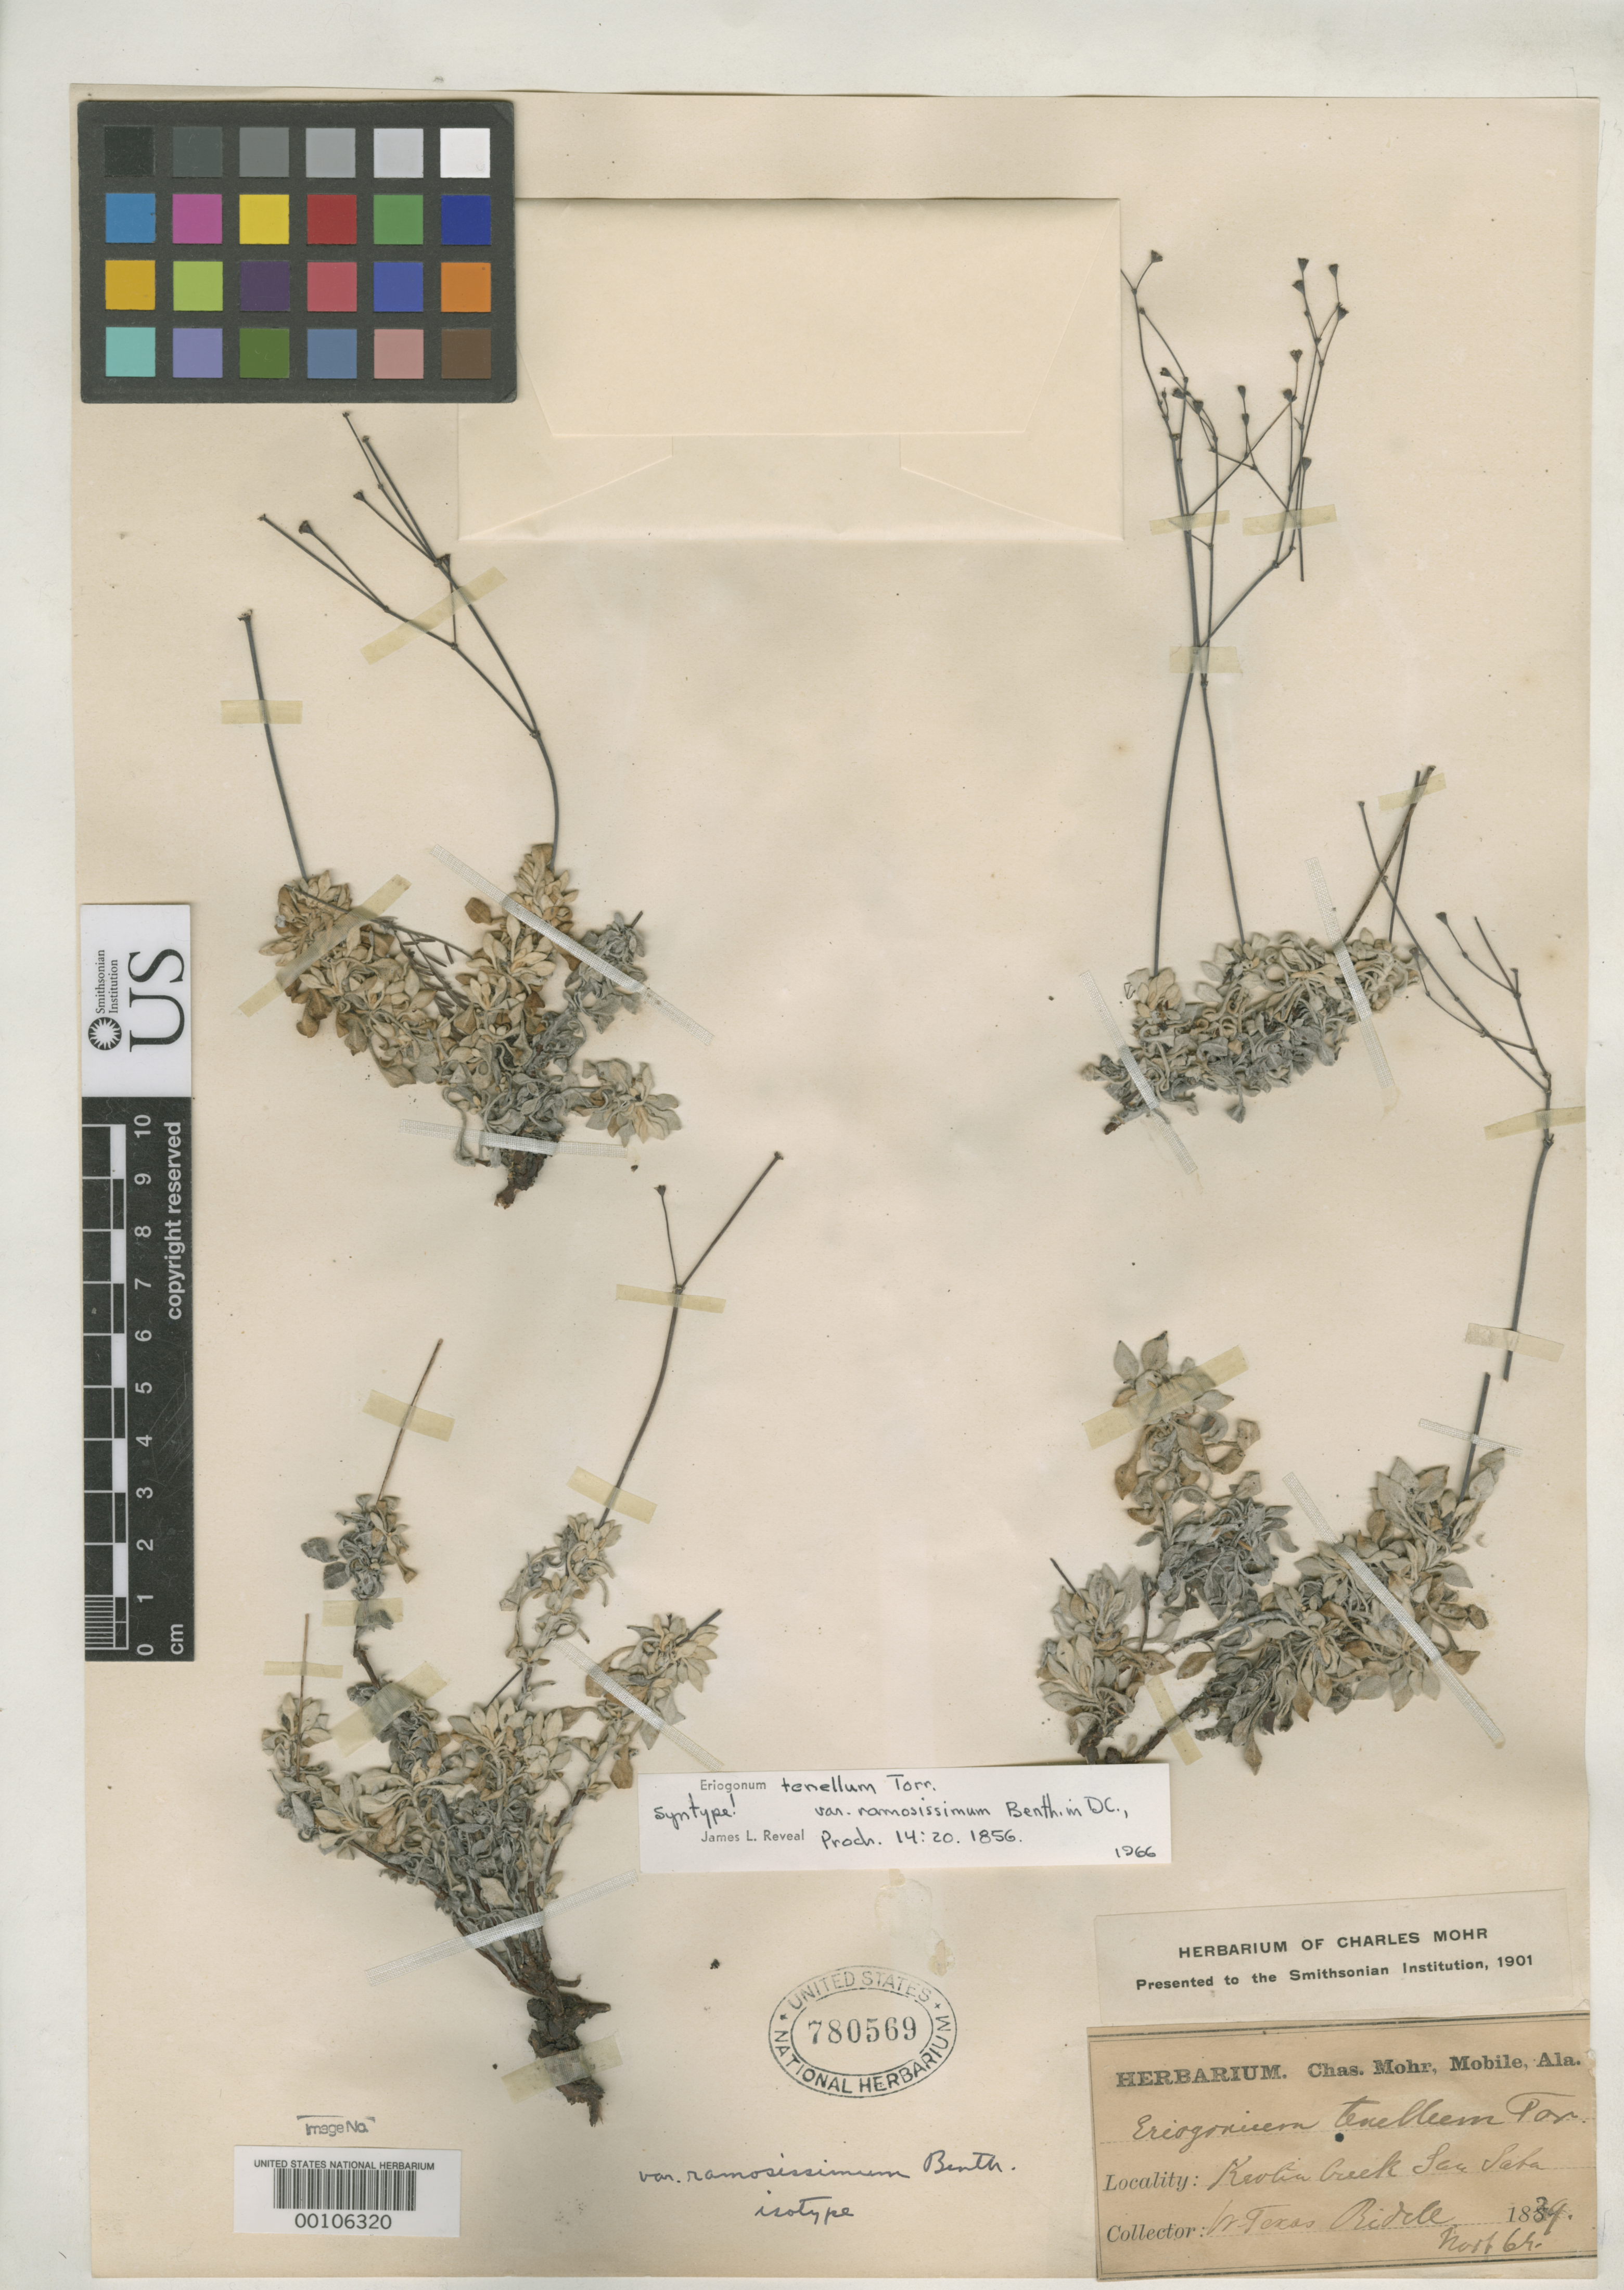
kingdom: Plantae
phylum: Tracheophyta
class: Magnoliopsida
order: Caryophyllales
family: Polygonaceae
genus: Eriogonum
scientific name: Eriogonum tenellum var. ramosissimum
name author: Benth. in DC.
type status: Isosyntype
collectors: J. Riddell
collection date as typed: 06 Nov 1839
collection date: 1839-11-06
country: United States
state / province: Texas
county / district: San Saba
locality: Keotia creek, near San Saba.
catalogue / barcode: US 780569